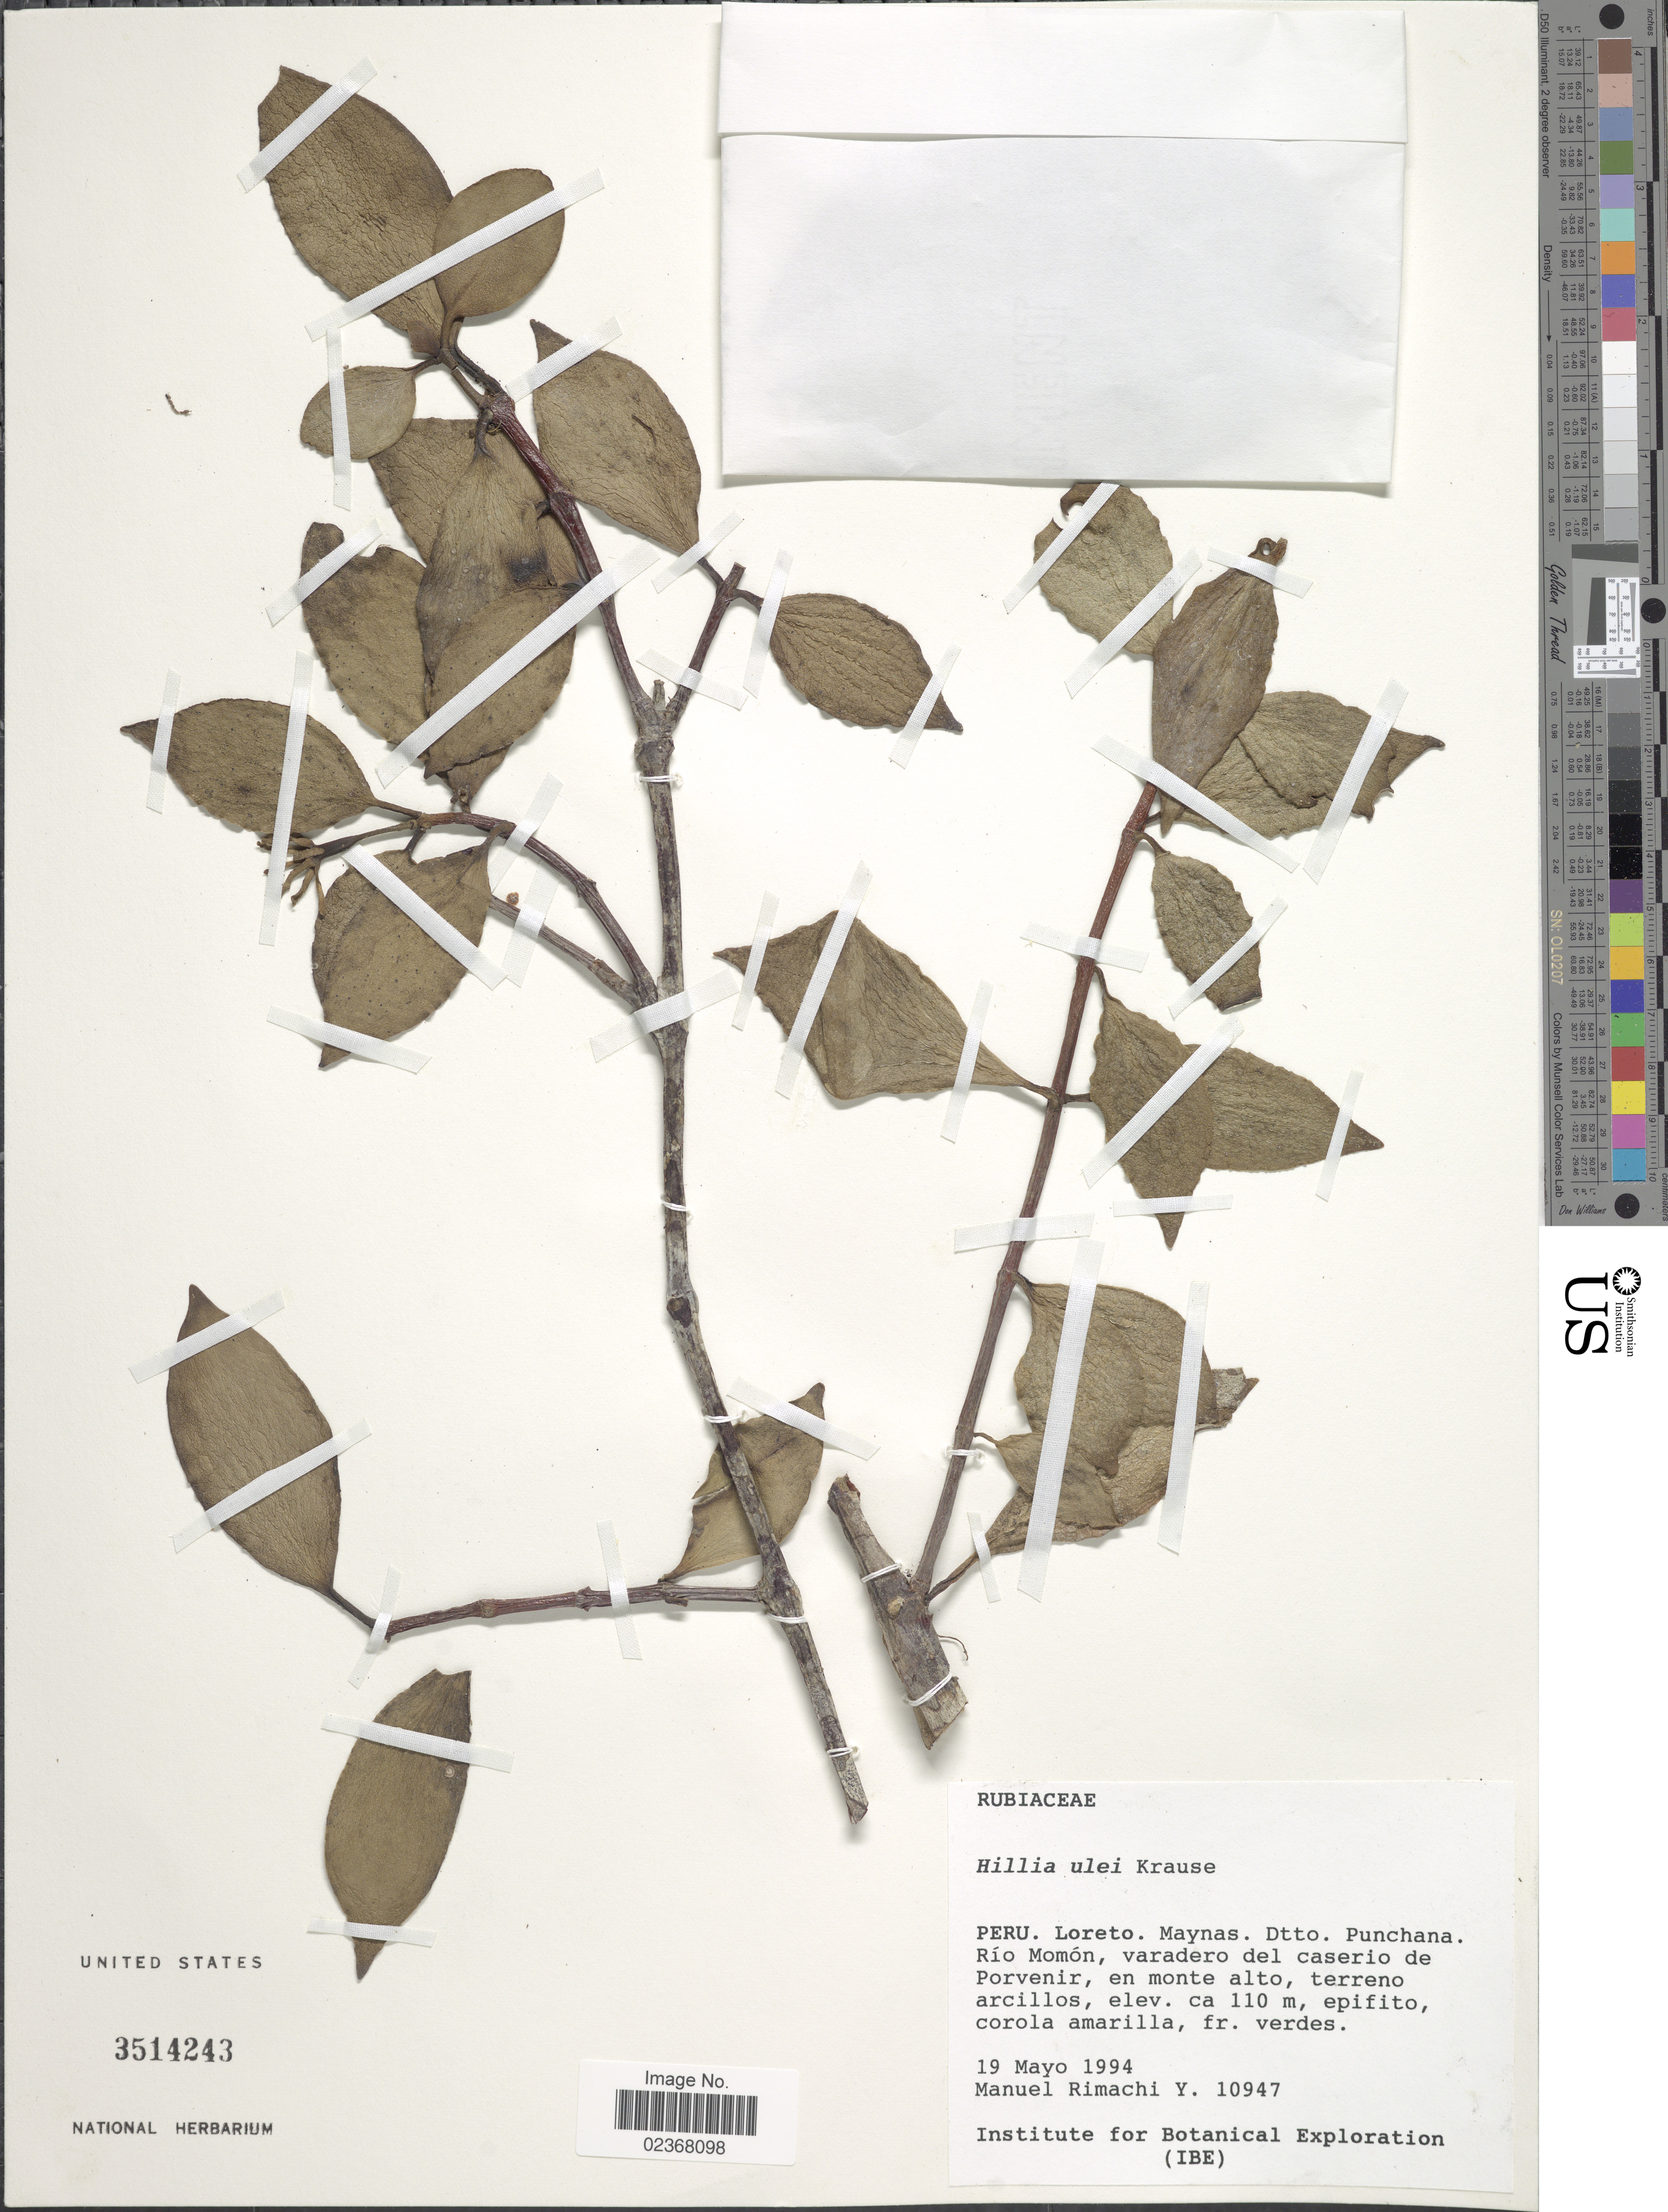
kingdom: Plantae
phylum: Tracheophyta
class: Magnoliopsida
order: Gentianales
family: Rubiaceae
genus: Hillia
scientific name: Hillia ulei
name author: K. Schum.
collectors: M. Rimachi Y.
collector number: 10947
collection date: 1994-05-19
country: Peru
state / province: Loreto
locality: Peru, Loreto, Maynas, Dtto. Punchana, Rio Momon, varadero del caserio de Porvenir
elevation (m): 1100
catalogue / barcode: US 3514243